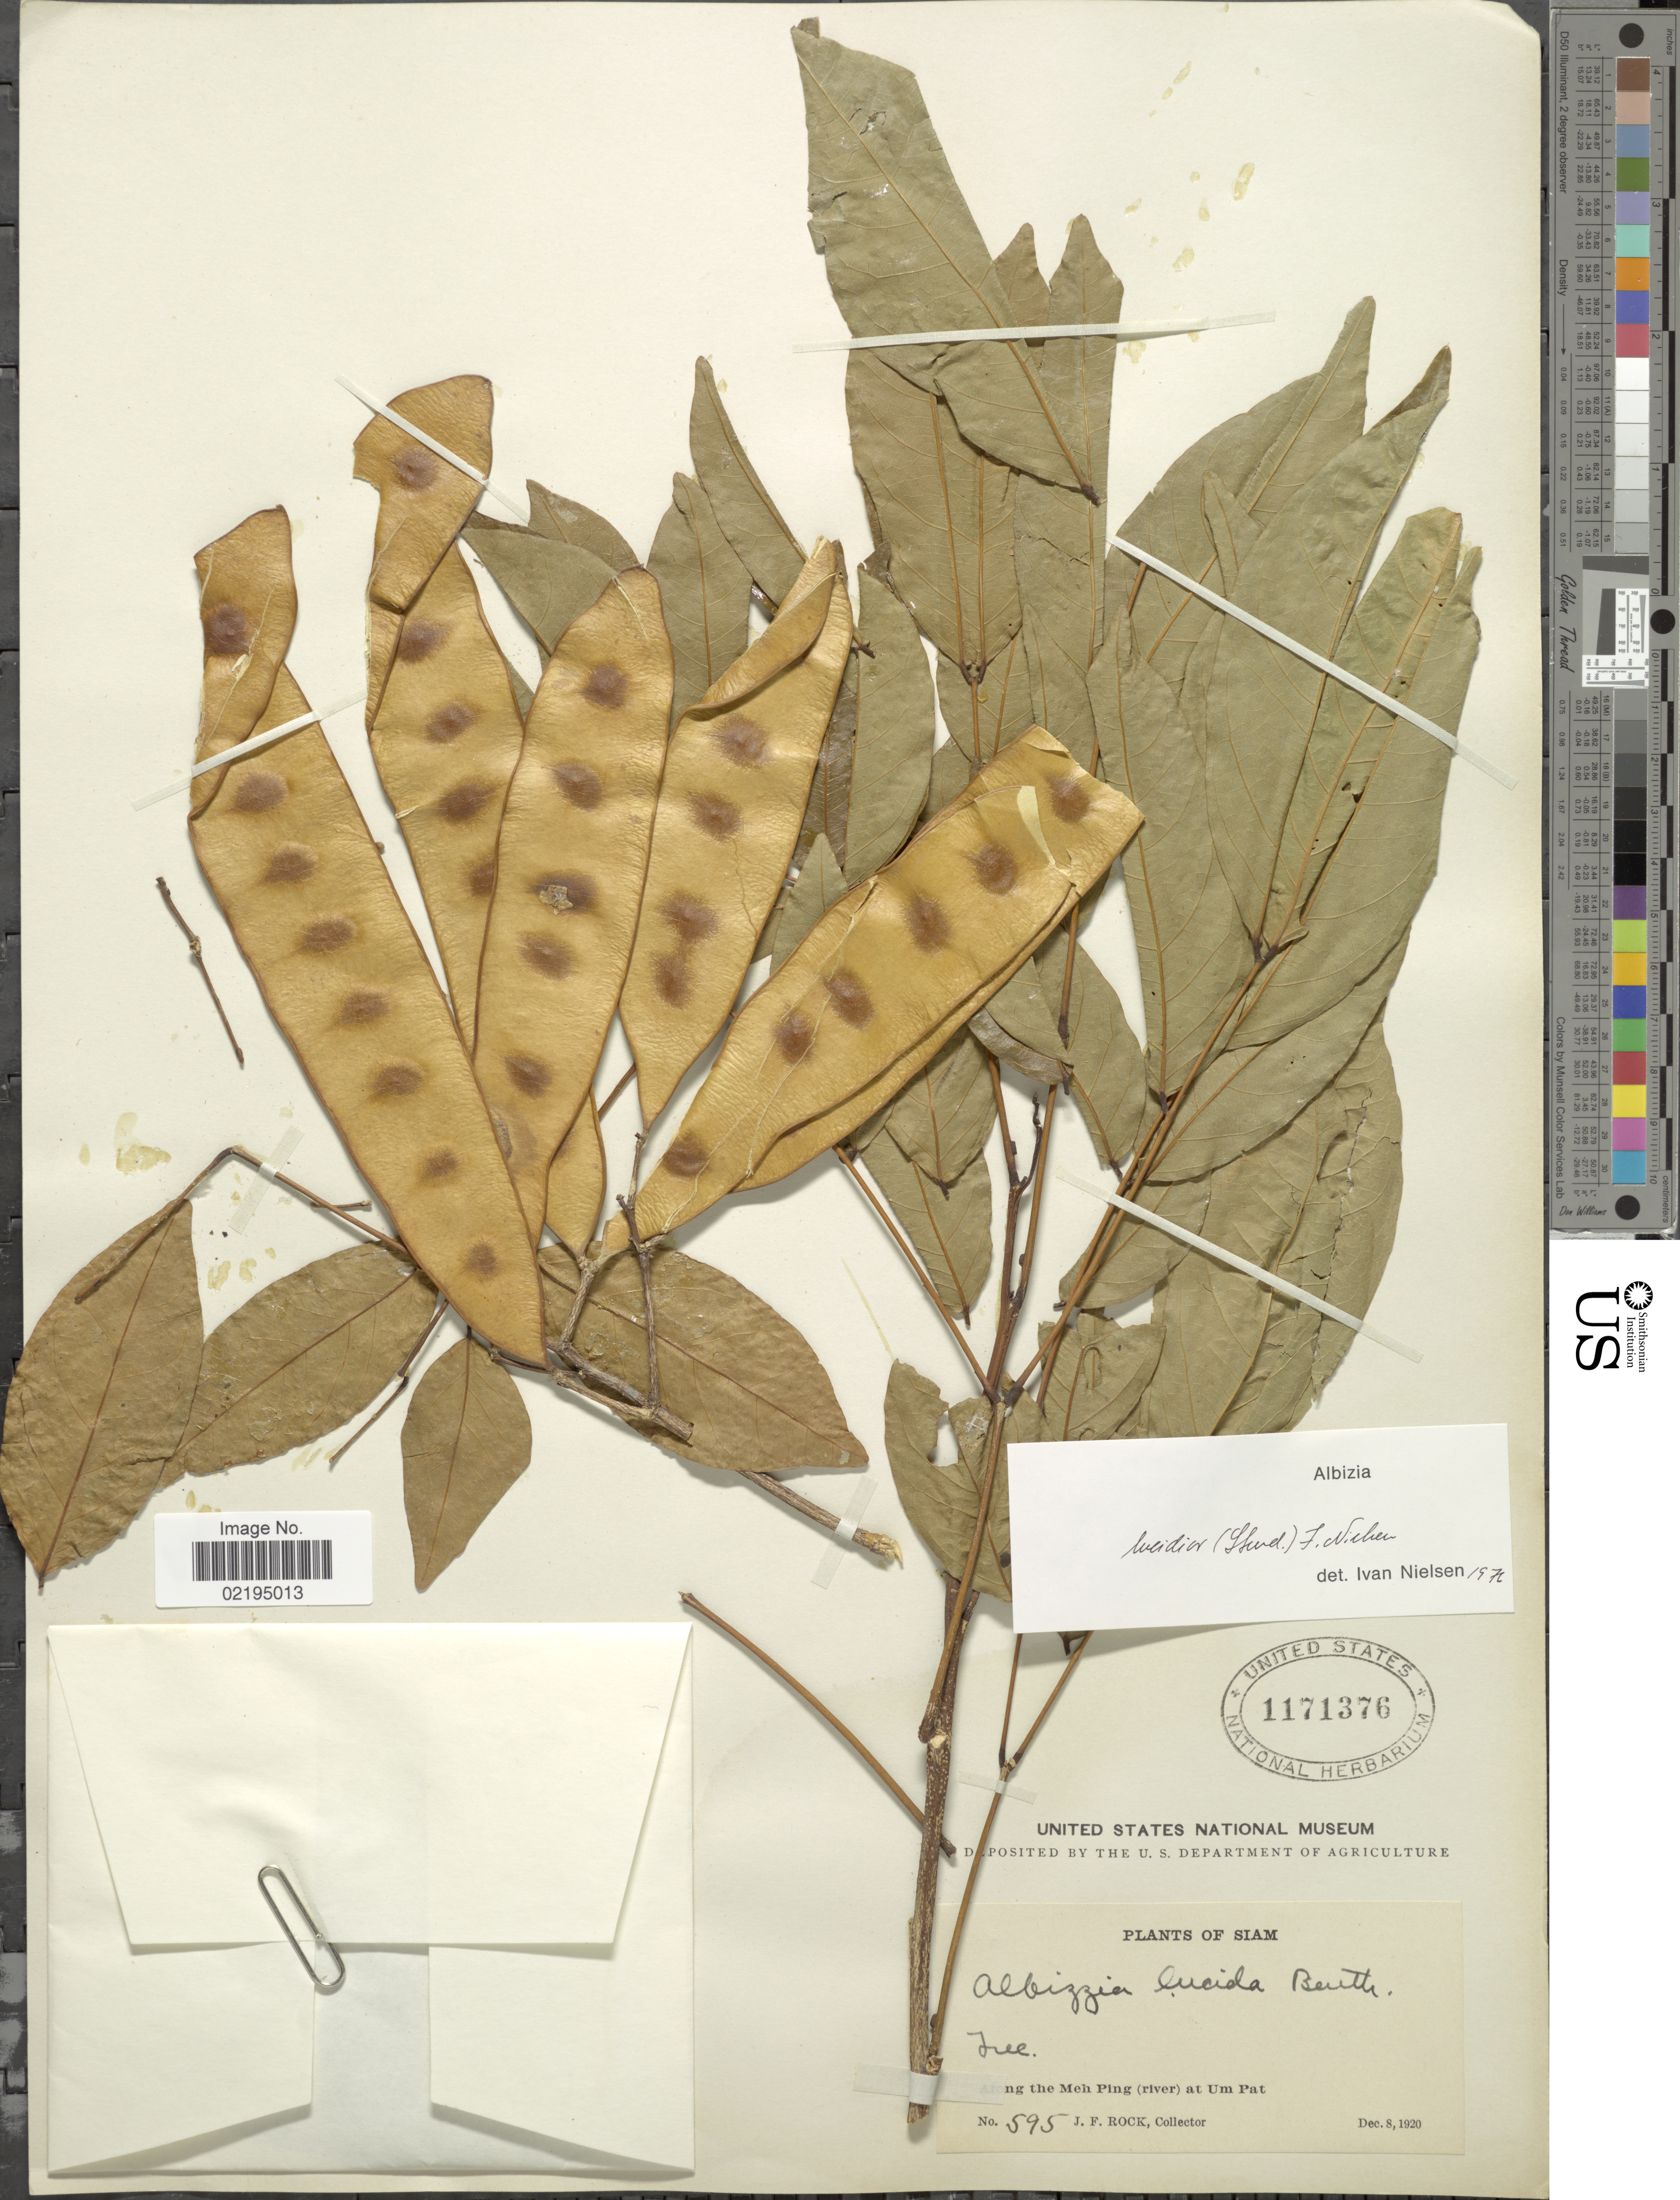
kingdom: Plantae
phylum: Tracheophyta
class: Magnoliopsida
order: Fabales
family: Fabaceae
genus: Albizia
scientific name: Albizia lucidior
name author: (Steud.) H. Hara ex I.C. Nielsen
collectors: J. Rock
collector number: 595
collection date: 1920-12-08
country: Thailand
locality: Siam, .. [illegible text] the Meh Ping (river) at Um Pat.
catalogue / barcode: US 1171376